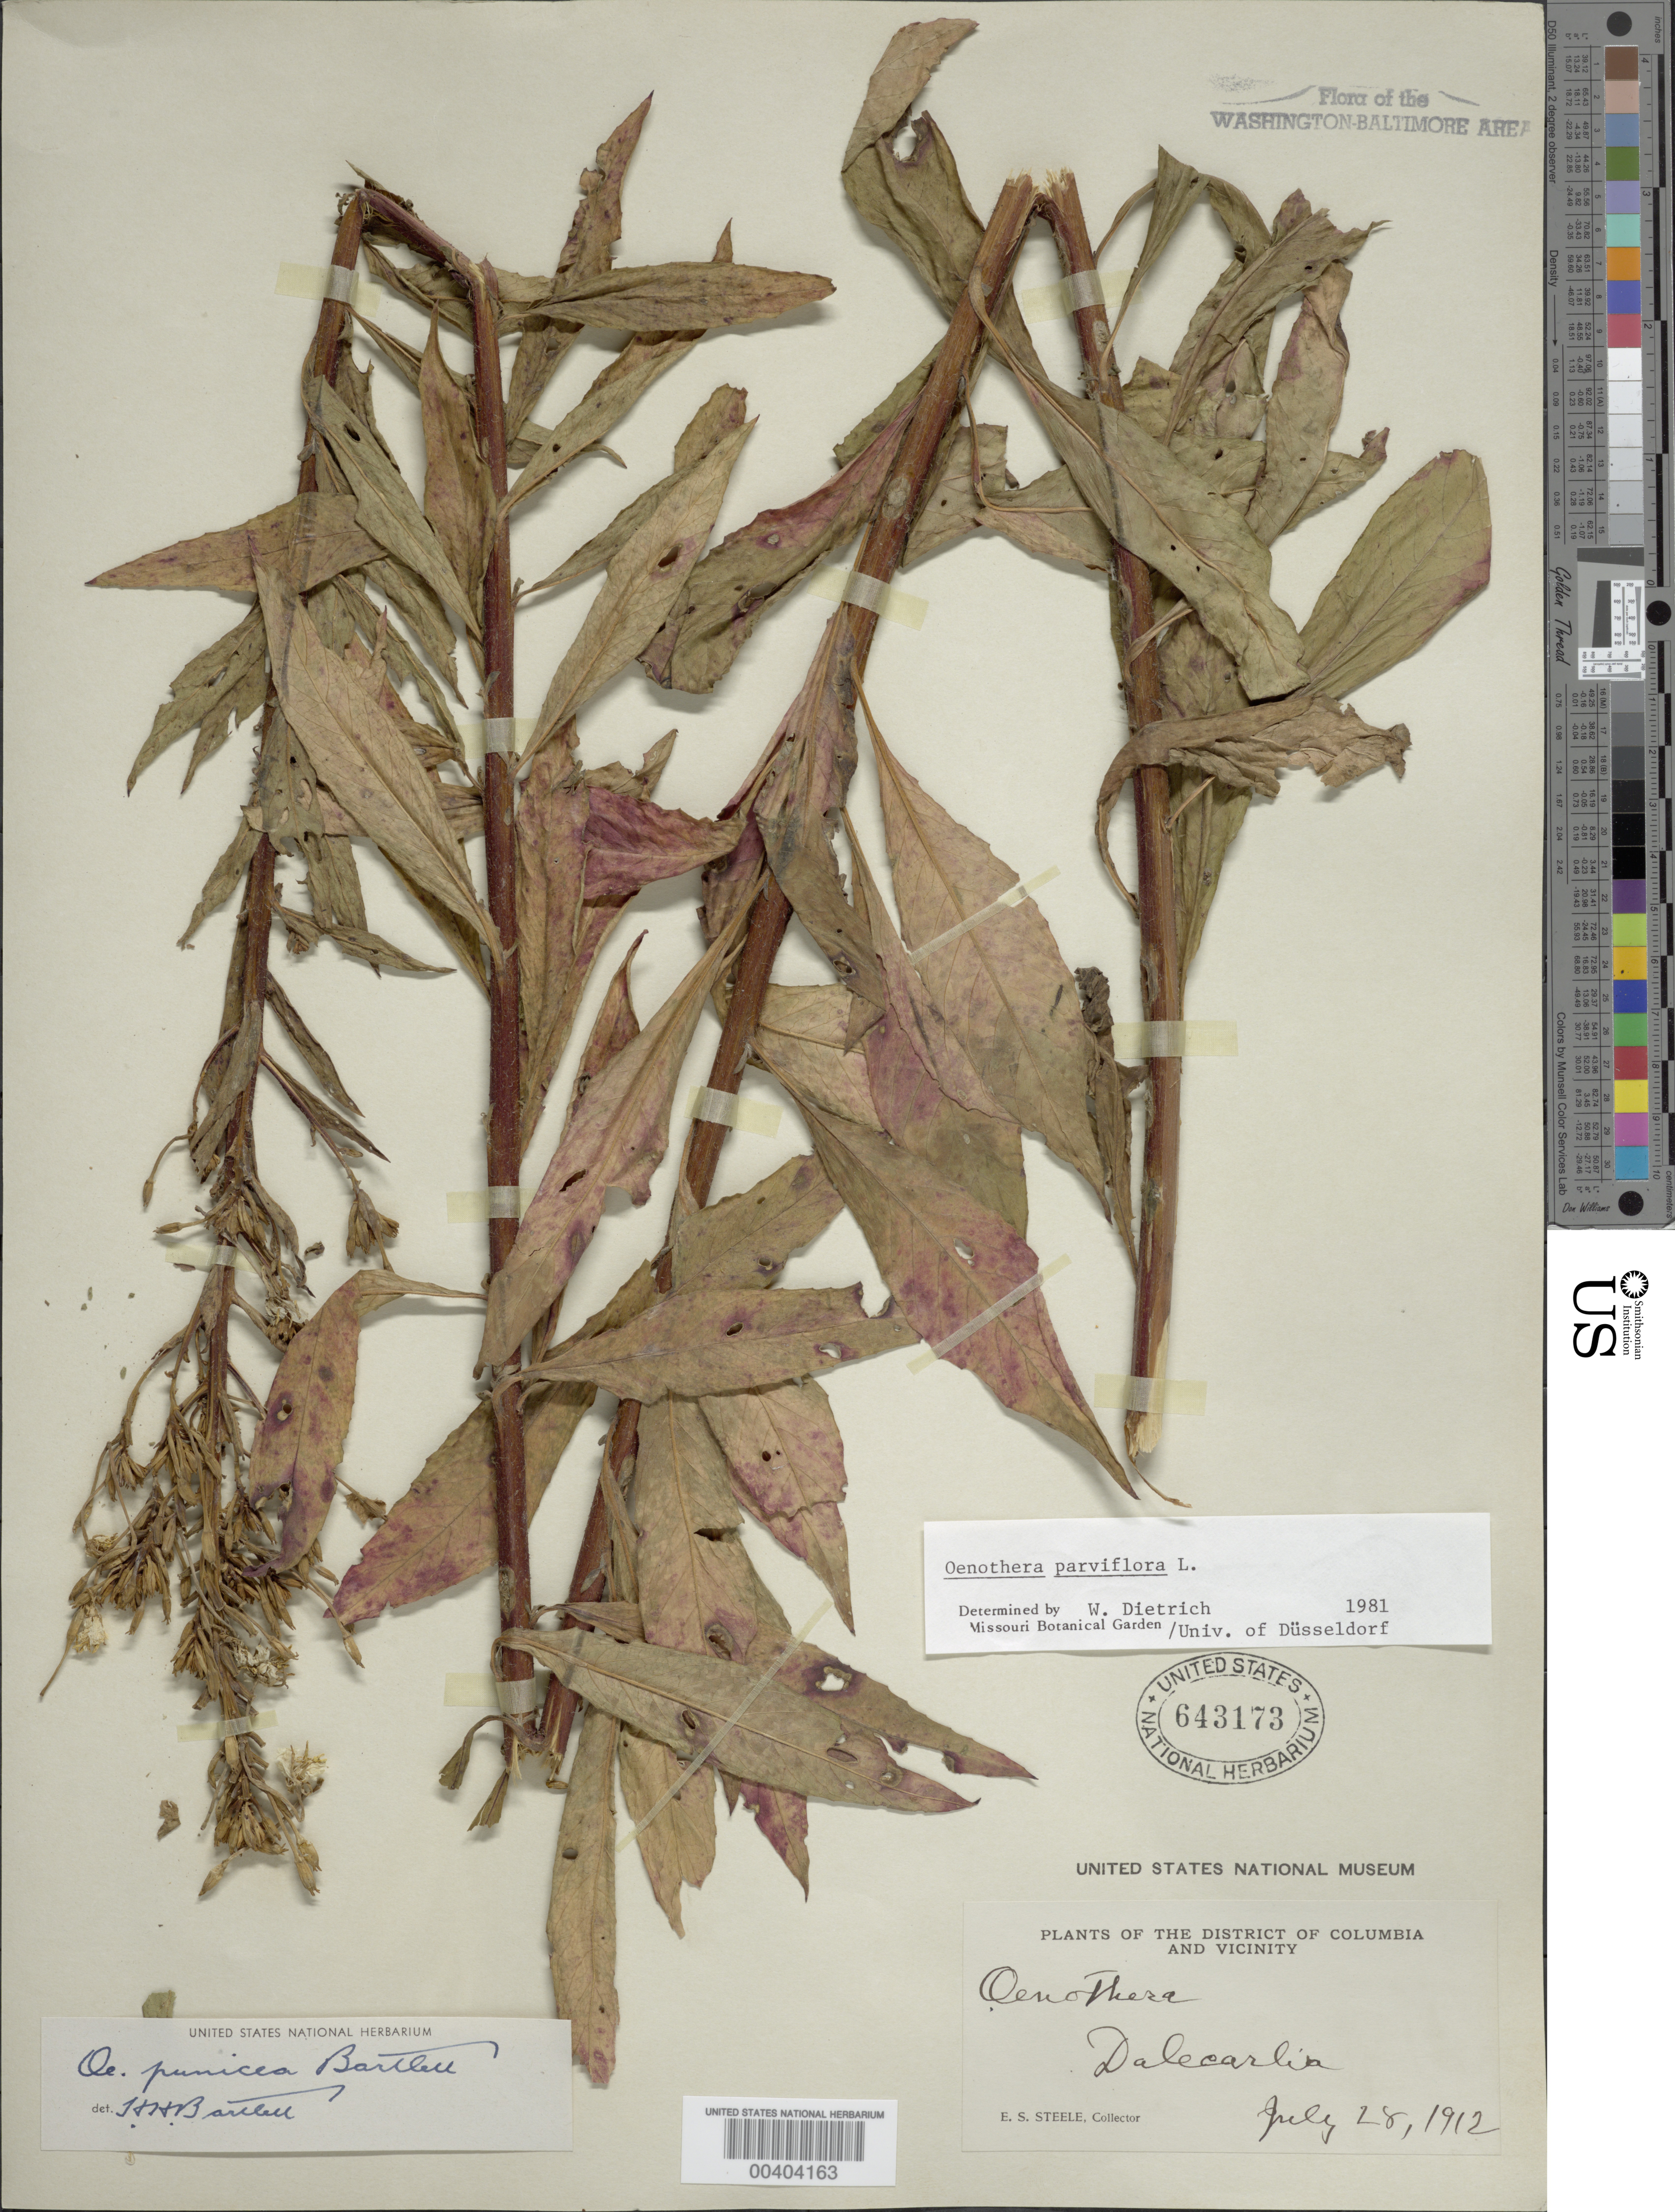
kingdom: Plantae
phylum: Tracheophyta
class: Magnoliopsida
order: Myrtales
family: Onagraceae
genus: Oenothera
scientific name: Oenothera parviflora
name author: L.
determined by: Dietrich, W.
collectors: E. Steele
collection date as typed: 28 Jul 1912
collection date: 1912-07-28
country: United States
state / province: District of Columbia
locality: Dalecarlia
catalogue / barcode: US 643173